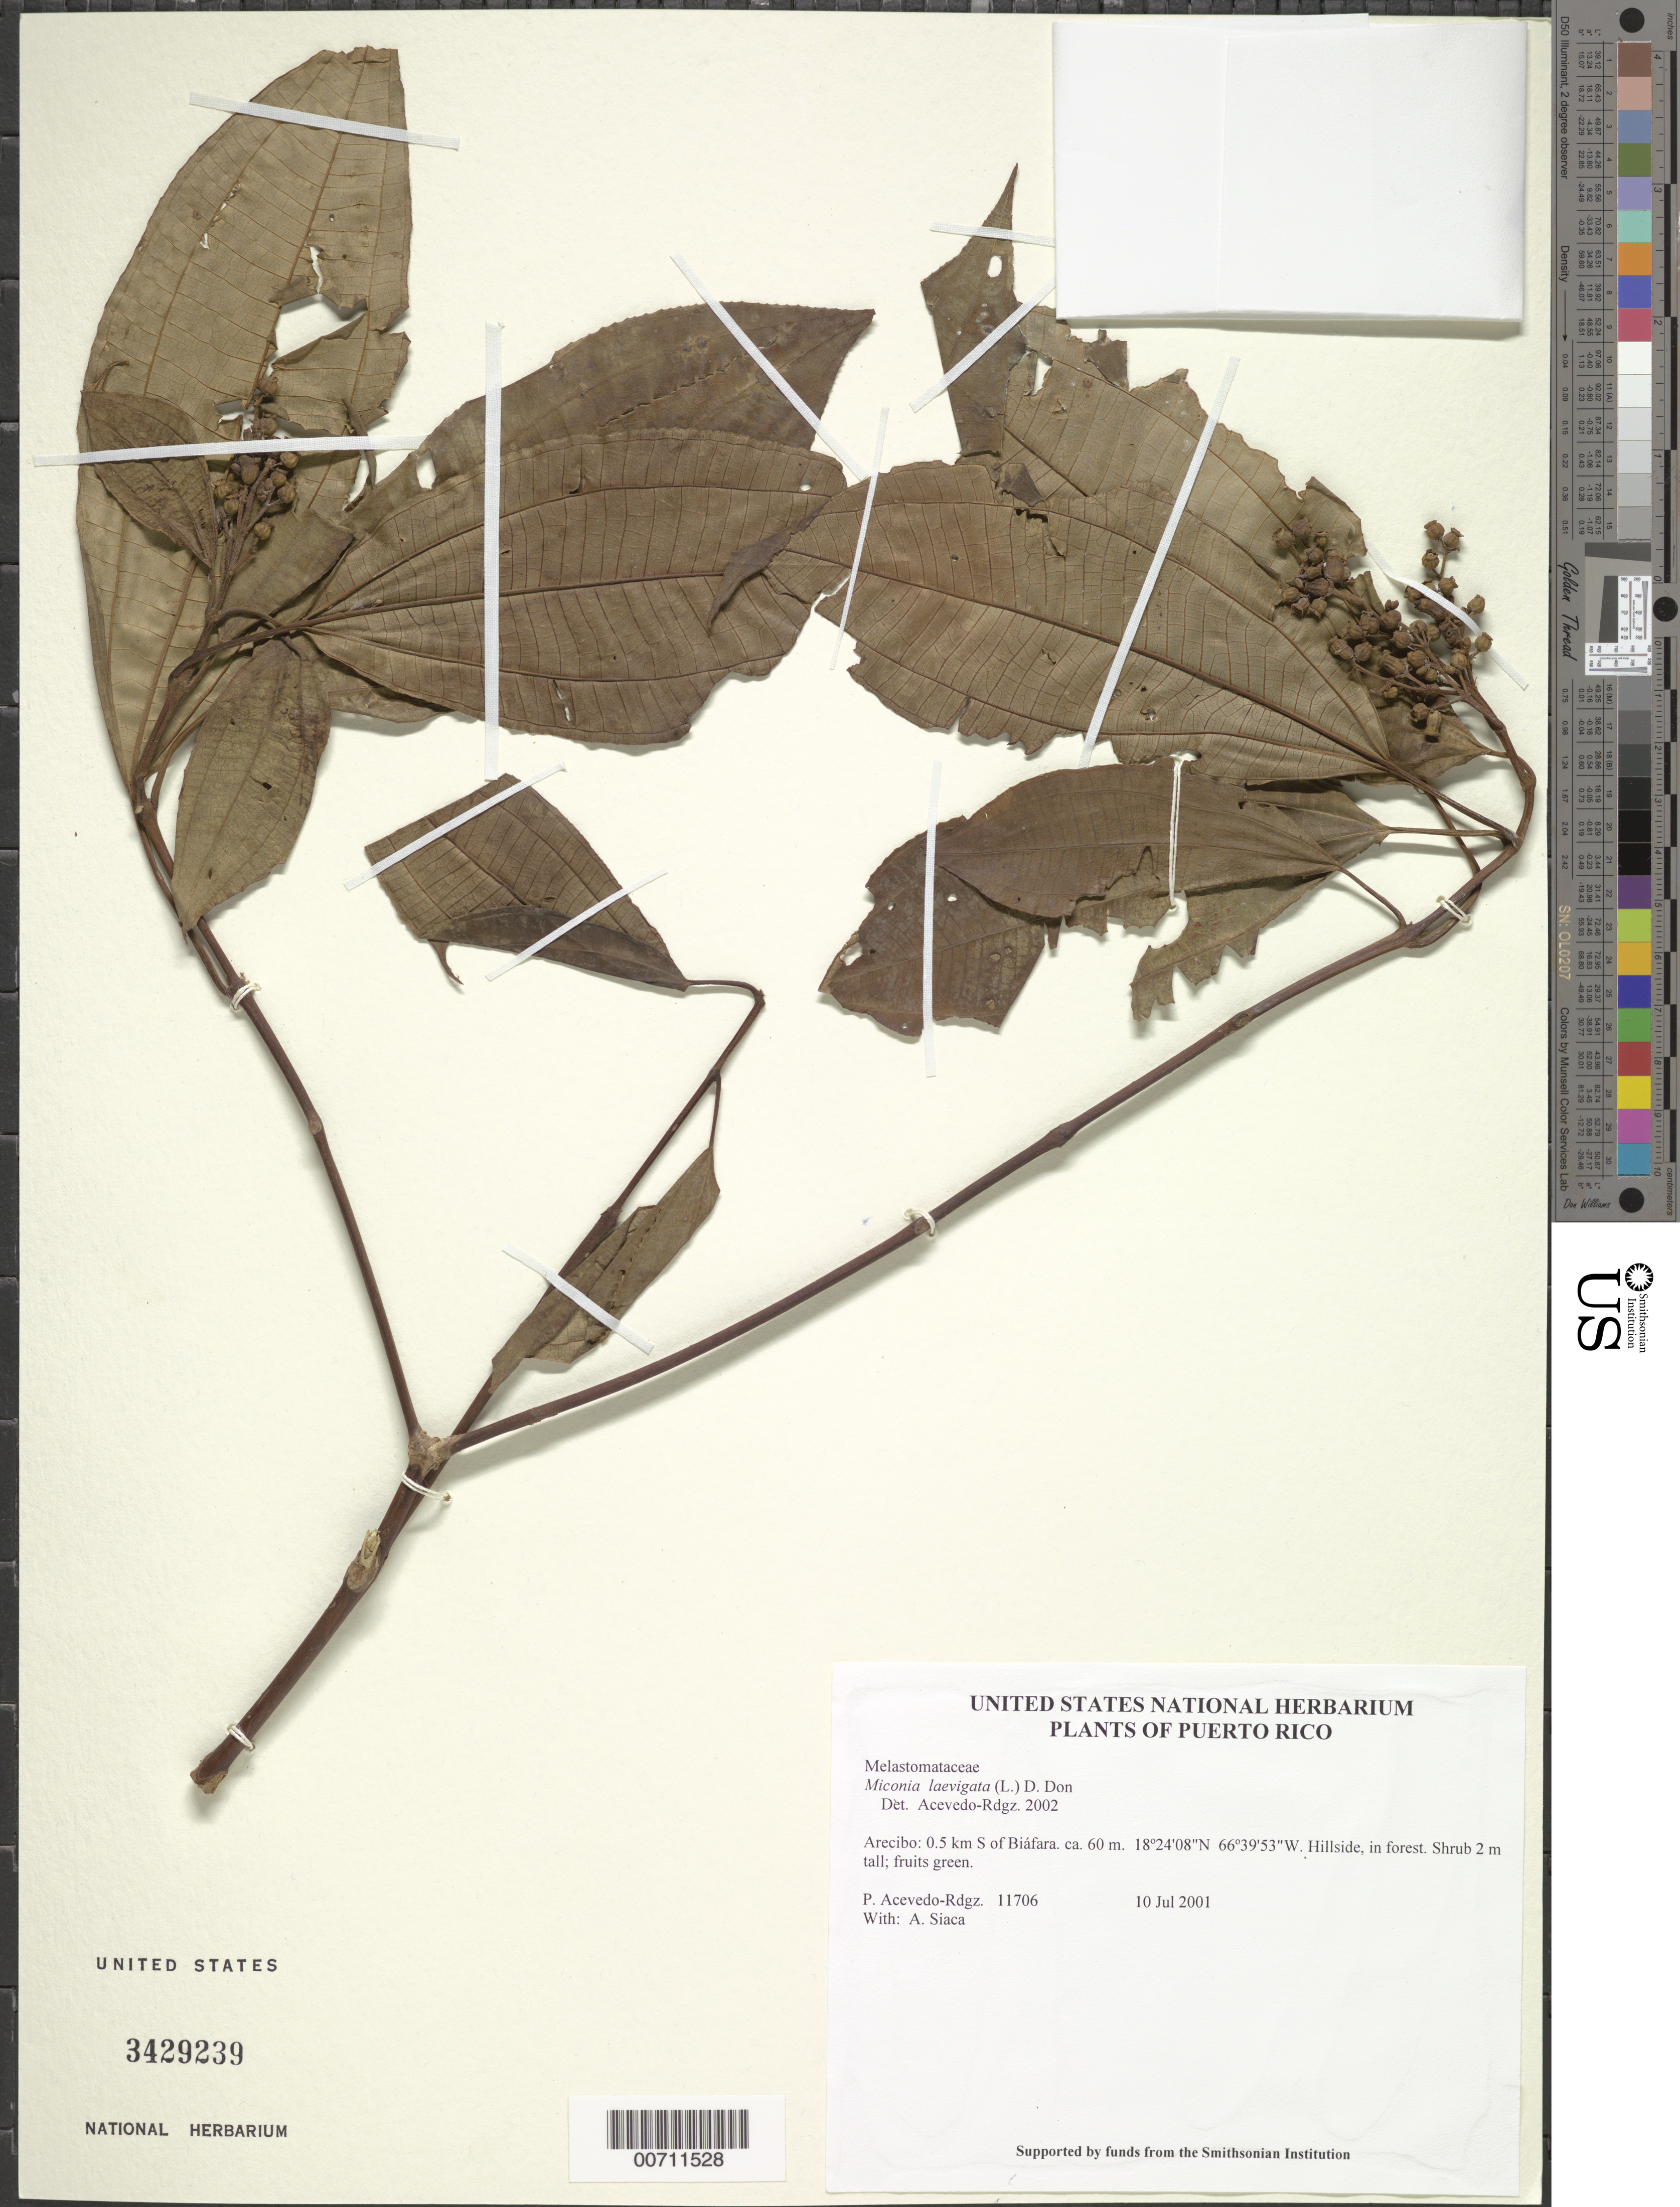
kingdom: Plantae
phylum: Tracheophyta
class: Magnoliopsida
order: Myrtales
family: Melastomataceae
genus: Miconia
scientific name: Miconia laevigata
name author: (L.) D. Don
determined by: Acevedo-Rodríguez, P., (BOT), Smithsonian Institution - National Museum of Natural History (UNITED STATES)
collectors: P. Acevedo-Rodr. & A. Siaca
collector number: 11706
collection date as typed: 10 Jul 2001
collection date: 2001-07-10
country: Puerto Rico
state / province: Arecibo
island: Puerto Rico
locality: Arecibo: 0.5 km S of Biáfara.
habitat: Hillside, in forest.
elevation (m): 60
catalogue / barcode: US 3429239